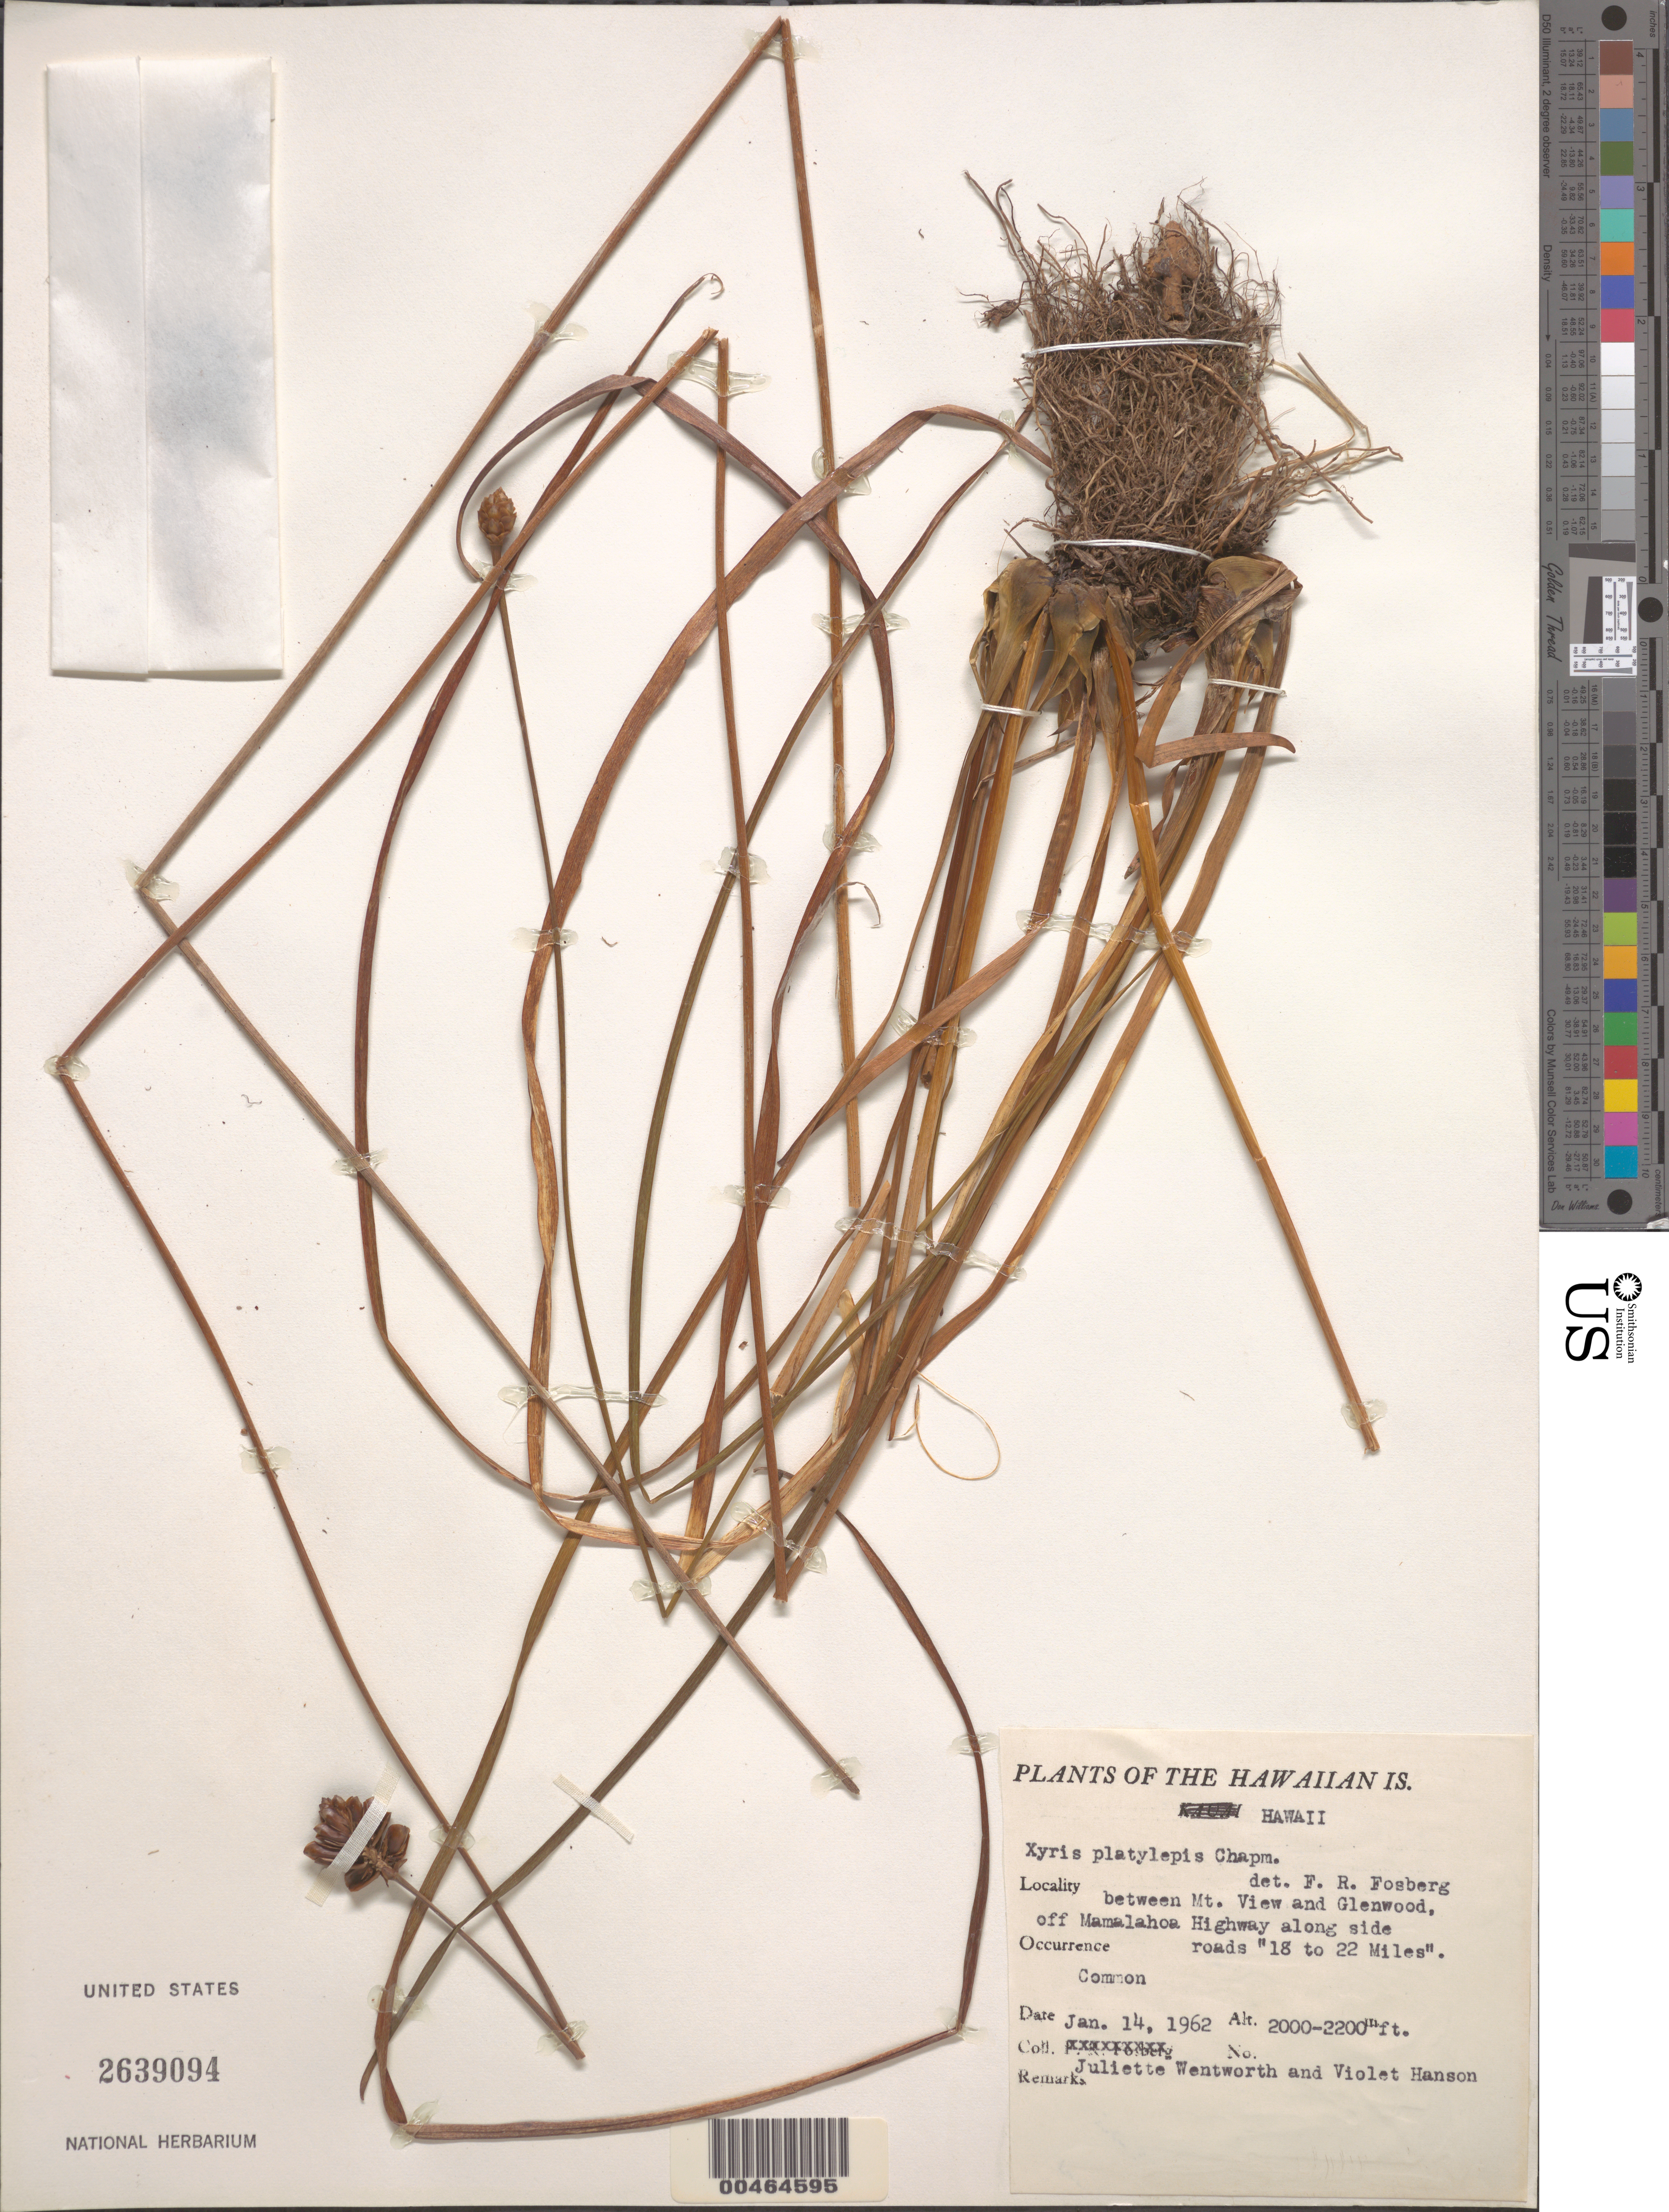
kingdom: Plantae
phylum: Tracheophyta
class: Liliopsida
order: Poales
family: Xyridaceae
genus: Xyris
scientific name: Xyris platylepis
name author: Chapm.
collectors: J. Wentworth & V. Hanson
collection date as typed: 14 Jan 1962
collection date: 1962-01-14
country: United States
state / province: Hawaii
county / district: Hawaii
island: Hawaii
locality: Between Mt. View and Glenwood, off Mamalahoa Highway along sideroads 18 to 22 Miles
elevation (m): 610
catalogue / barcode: US 2639094